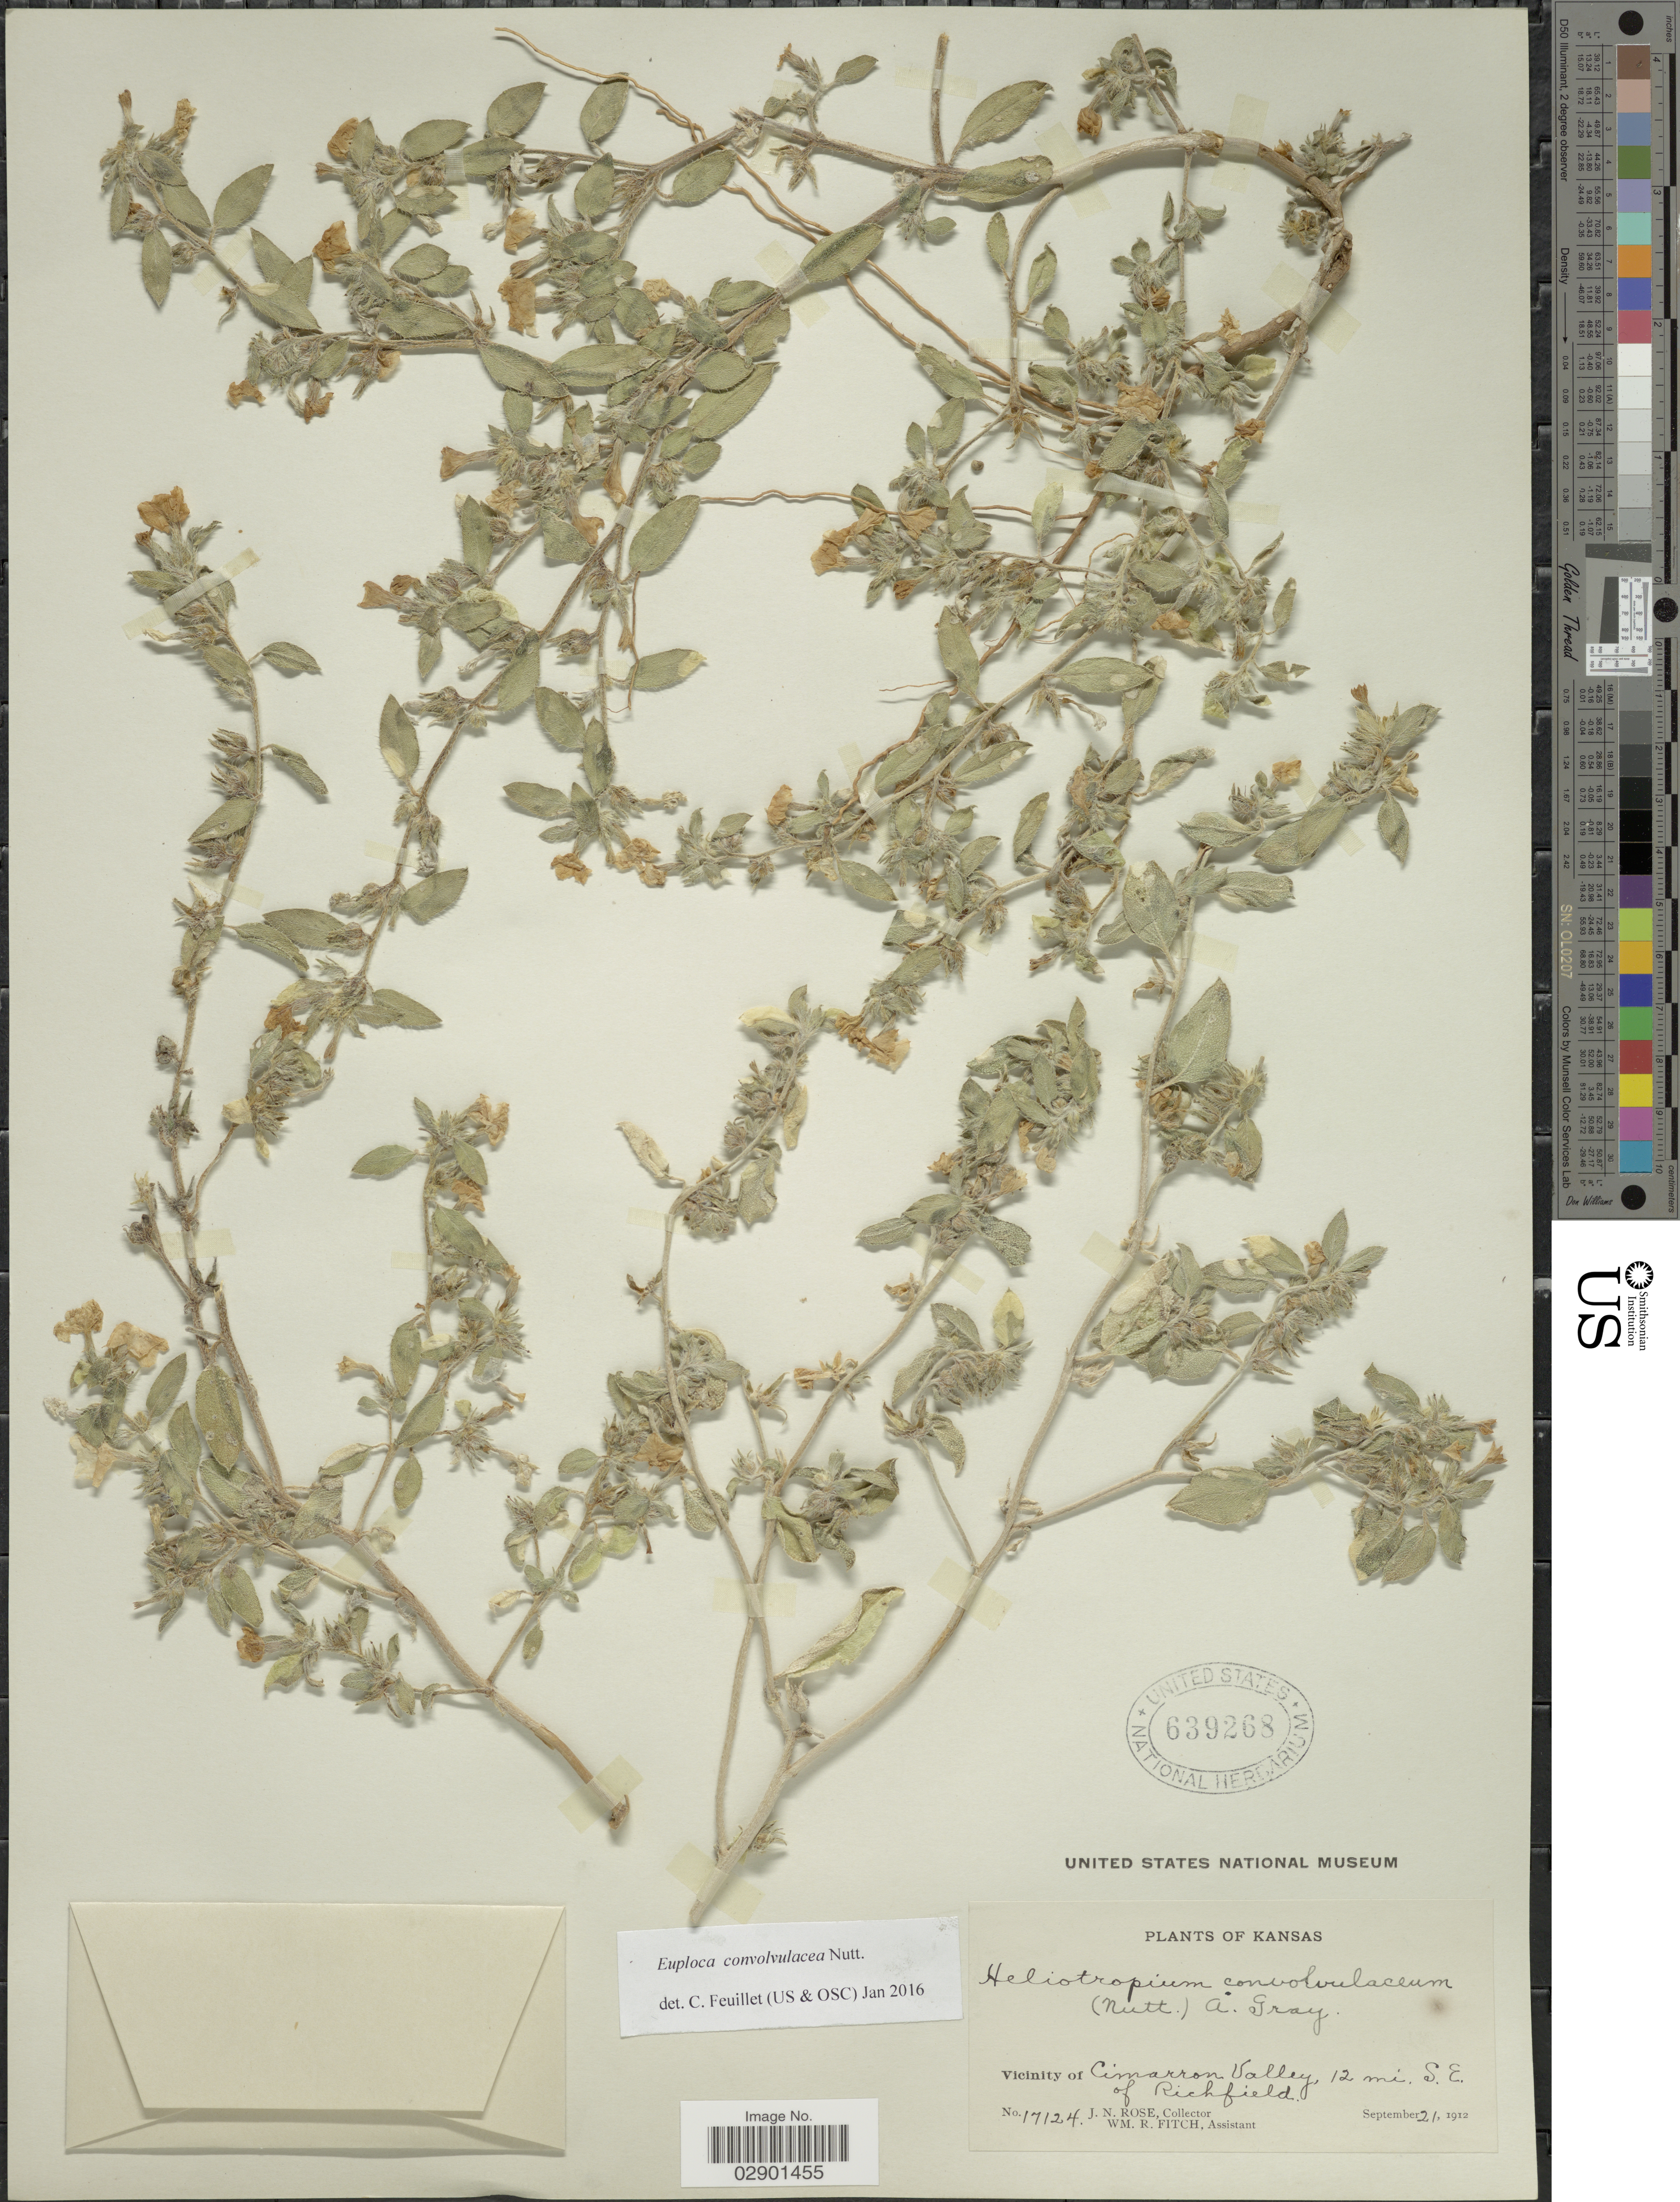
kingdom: Plantae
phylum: Tracheophyta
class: Magnoliopsida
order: Boraginales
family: Heliotropiaceae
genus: Euploca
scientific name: Euploca convolvulacea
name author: Nutt.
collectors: J. N. Rose & W. R. Fitch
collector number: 17124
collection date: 1912-09-21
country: United States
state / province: Kansas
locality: Vicinity of Cimarron Valley, 12 mi. S.E. of Richfield.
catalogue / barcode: US 639268